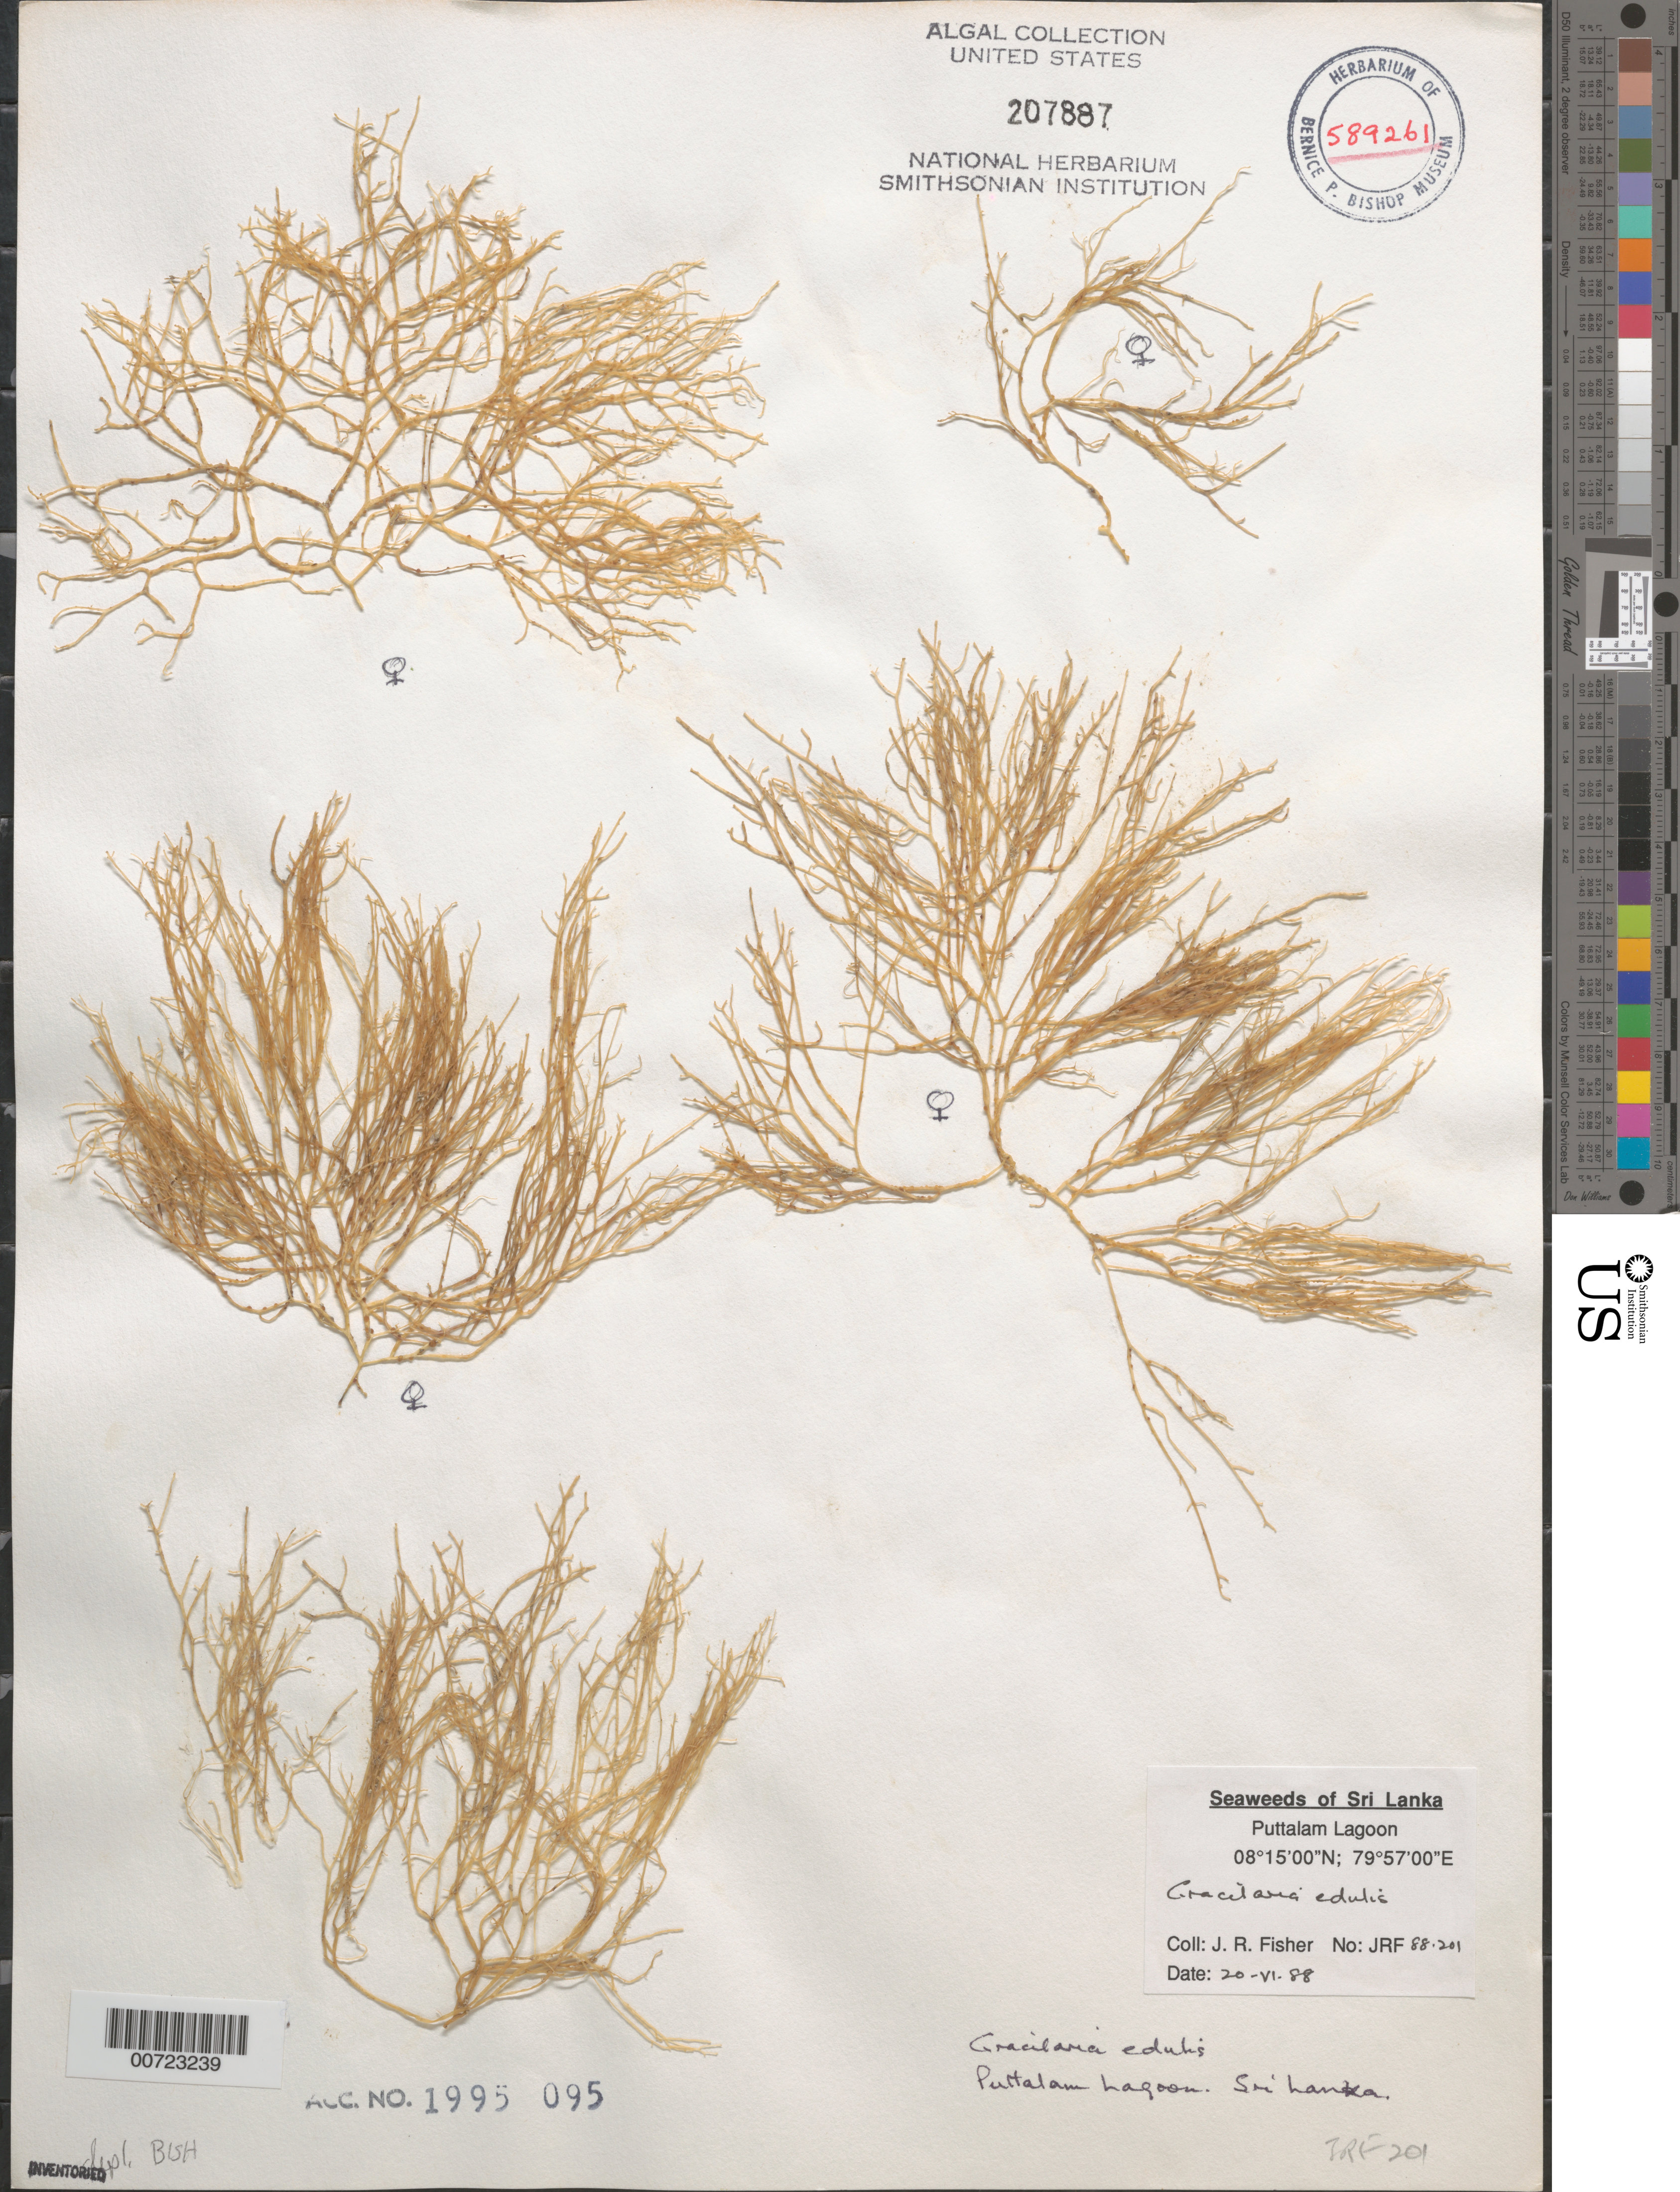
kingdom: Plantae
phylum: Rhodophyta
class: Florideophyceae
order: Gracilariales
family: Gracilariaceae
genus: Gracilaria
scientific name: Gracilaria edulis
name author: (S.G. Gmel.) P.C. Silva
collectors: J. Fisher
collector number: JRF 88-201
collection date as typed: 20 Jun 1988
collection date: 1988-06-20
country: Sri Lanka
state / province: Western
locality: Puttalam Lagoon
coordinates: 08 15' 00" N, 79 57' 00" E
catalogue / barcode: US 207887